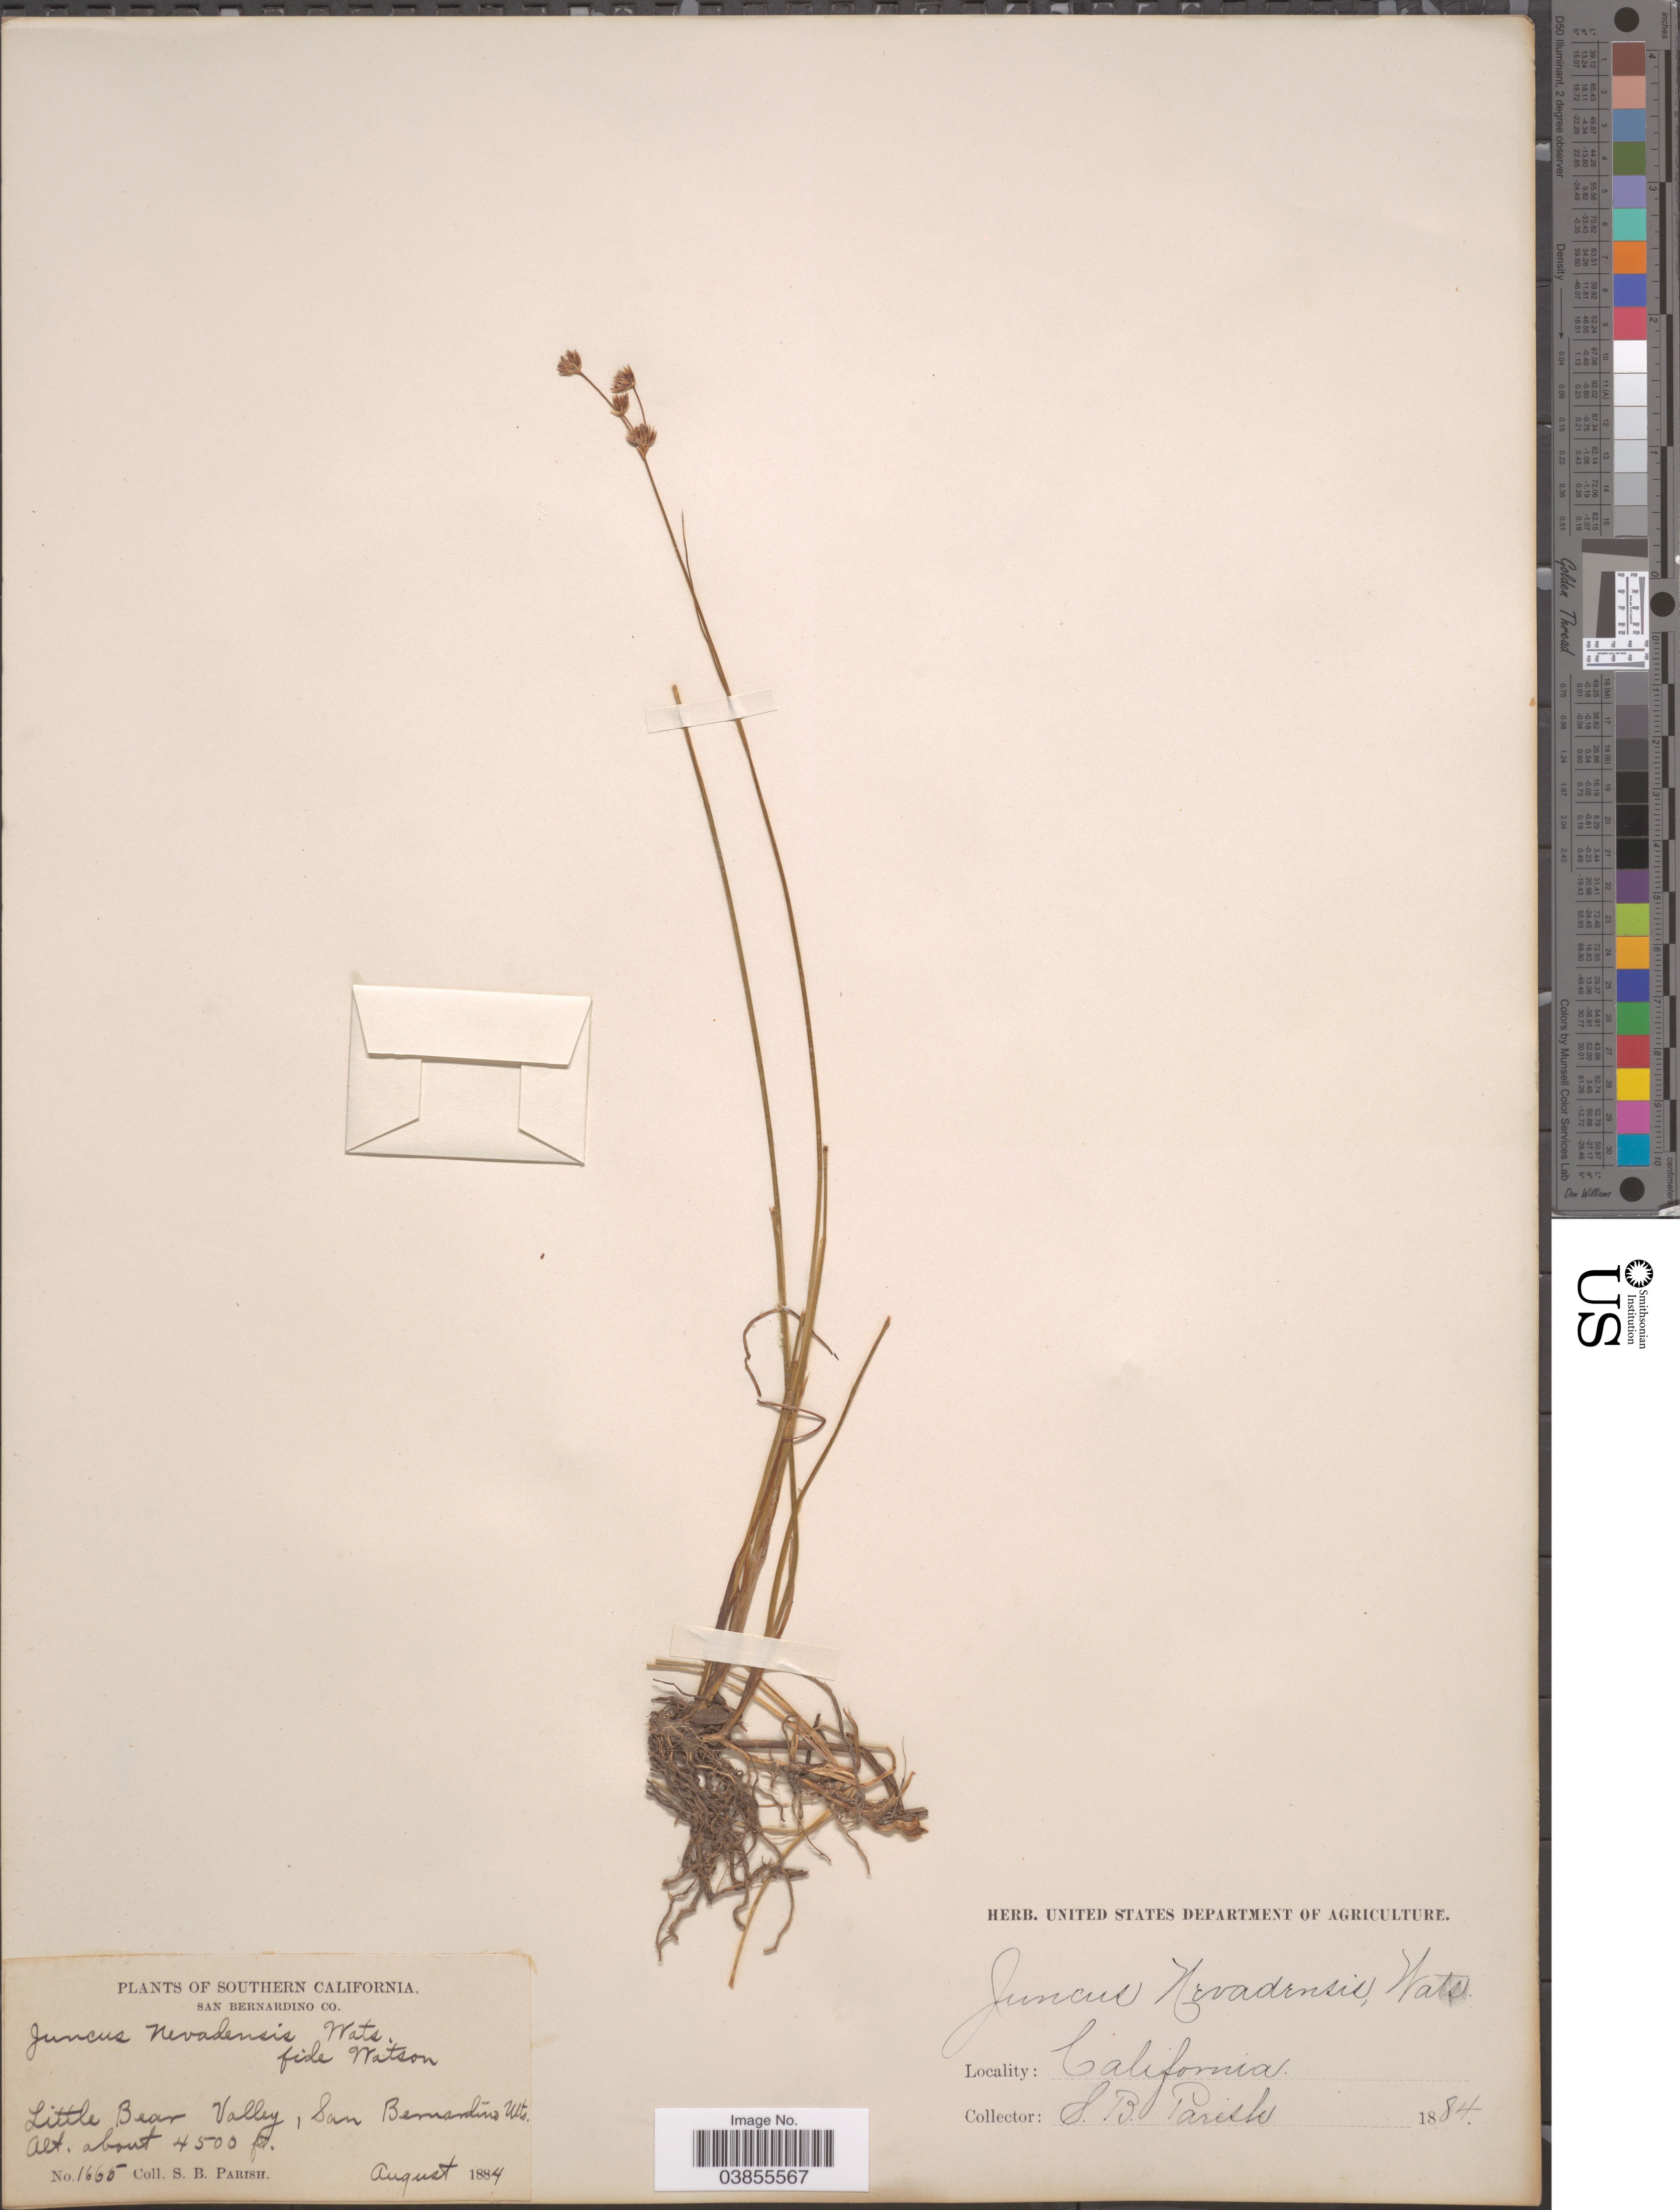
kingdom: Plantae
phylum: Tracheophyta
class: Liliopsida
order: Poales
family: Juncaceae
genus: Juncus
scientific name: Juncus nevadensis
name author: S. Watson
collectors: S. B. Parish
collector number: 1665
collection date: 1884-08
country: United States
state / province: California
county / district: San Bernardino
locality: Southern California. San Bernardino Co. Little Bear Valley, San Bernardino Mts.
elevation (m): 1372